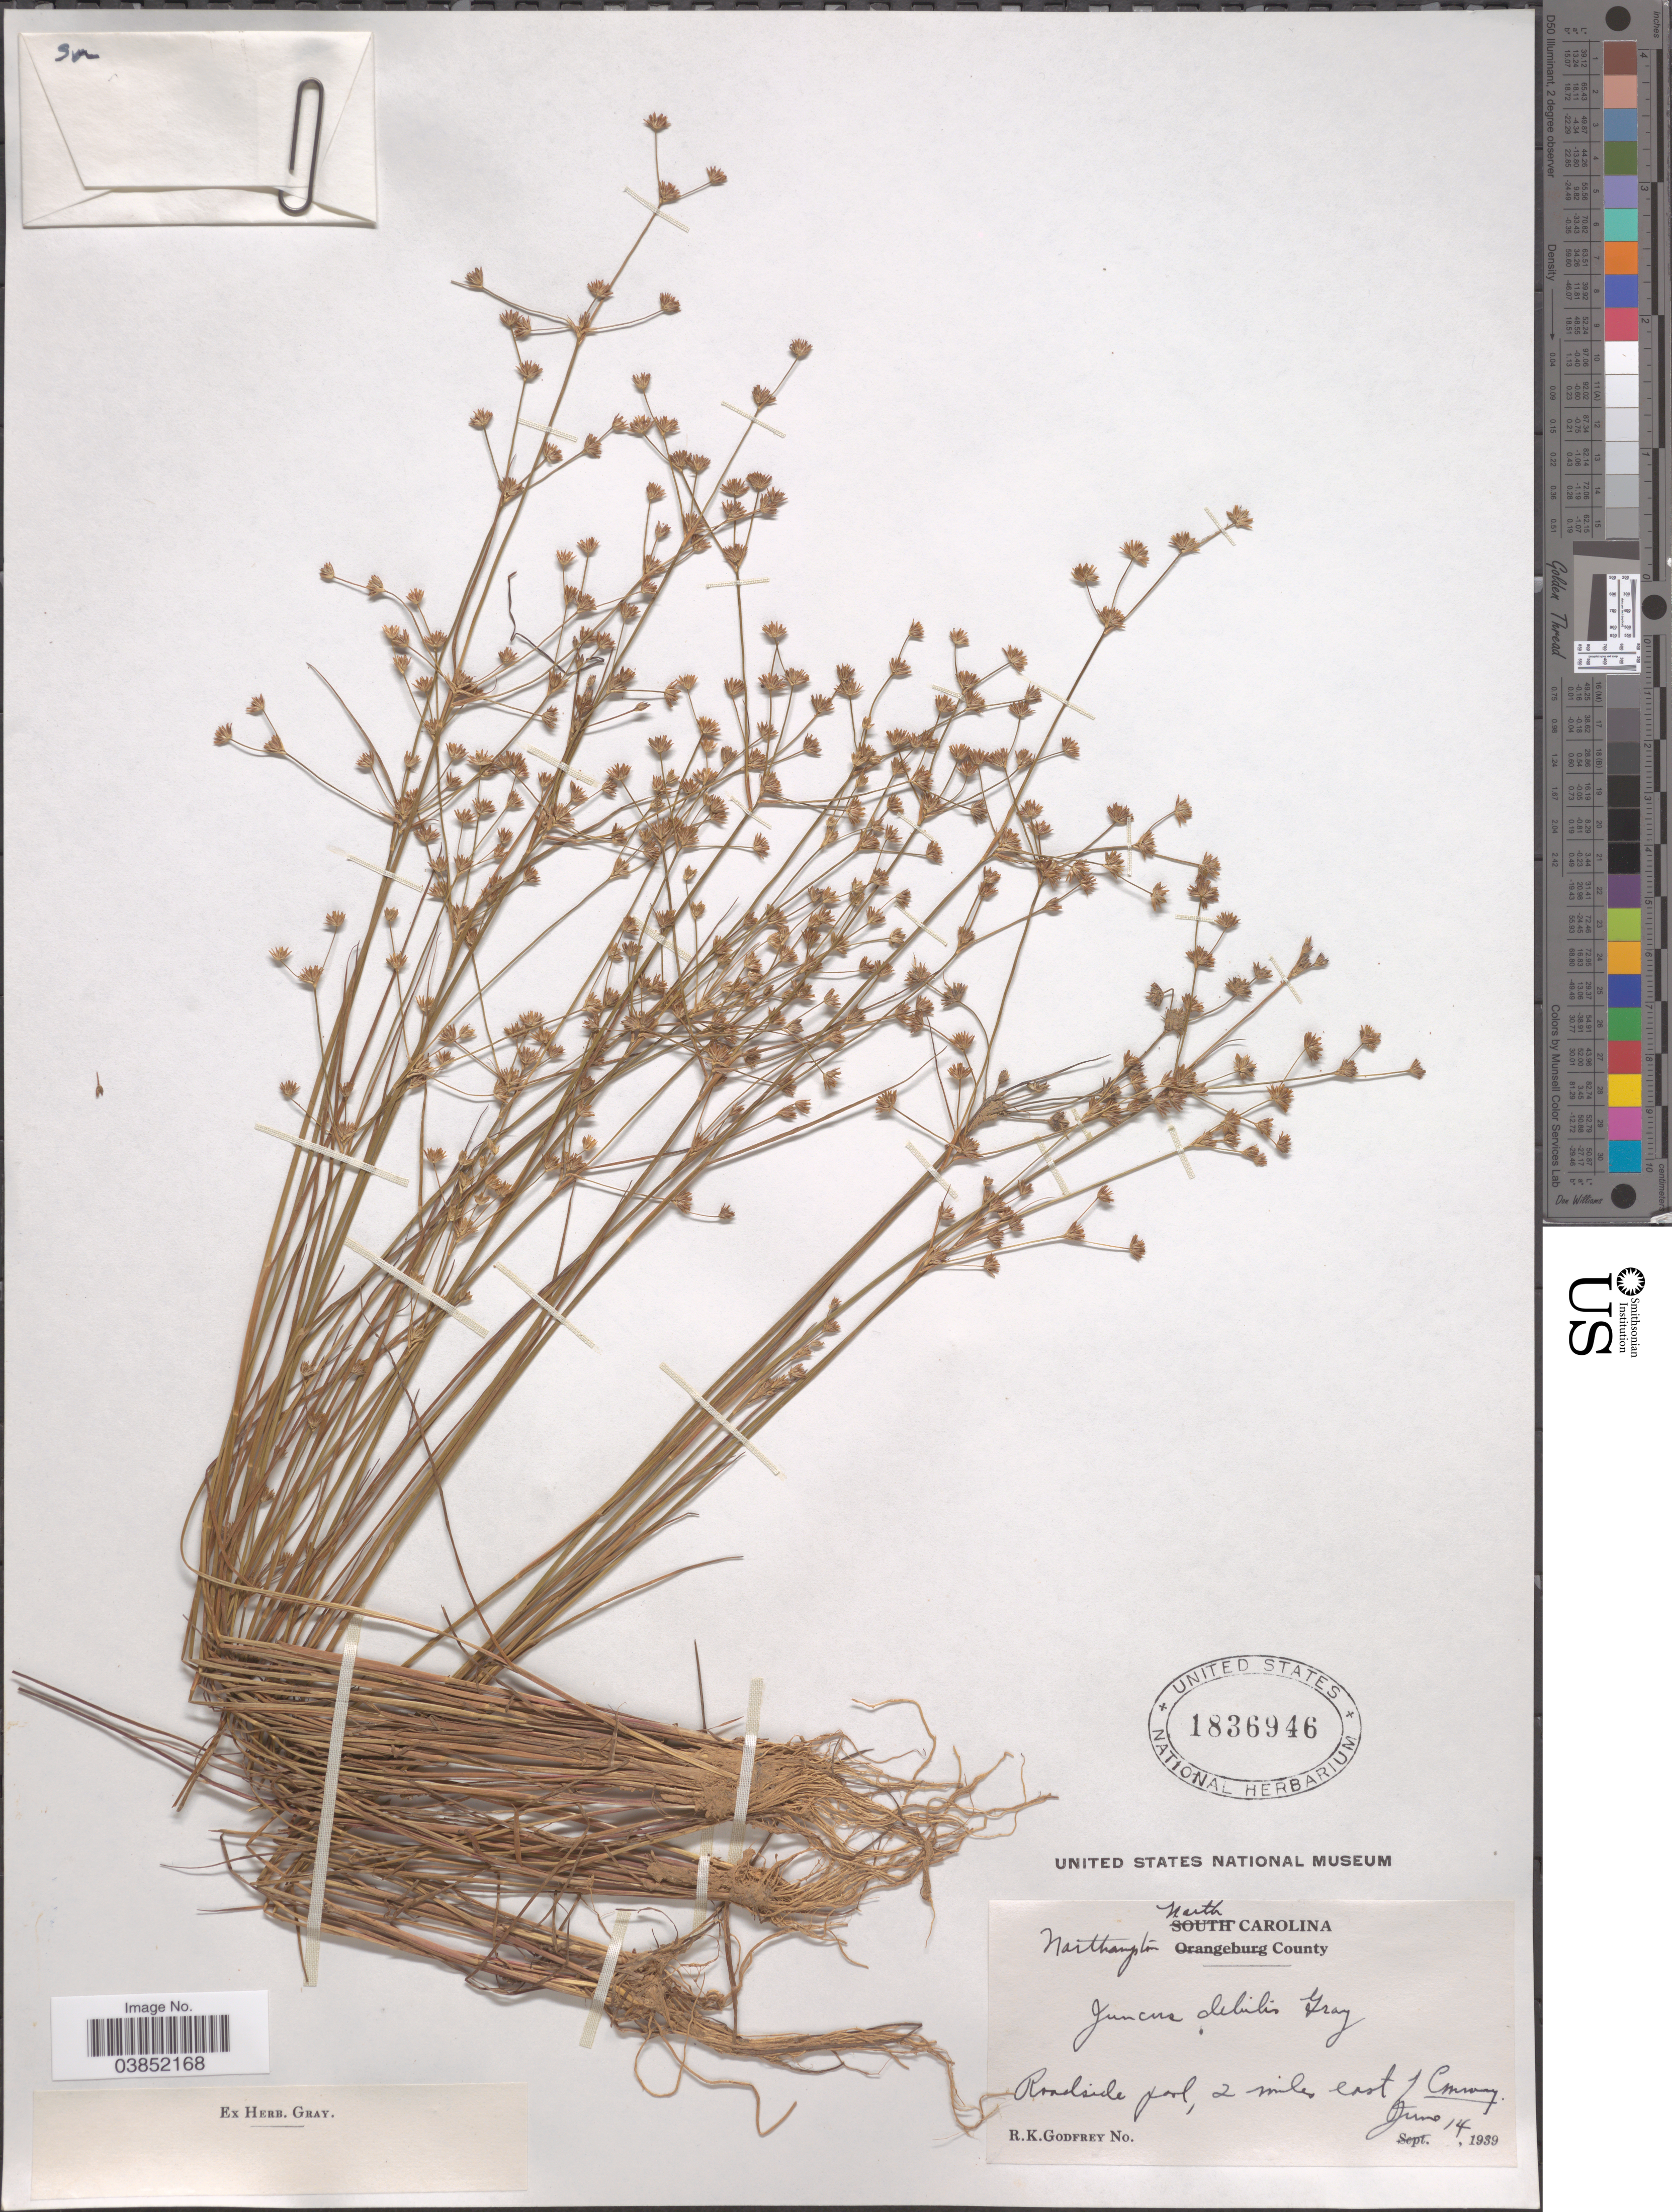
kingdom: Plantae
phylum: Tracheophyta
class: Liliopsida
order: Poales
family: Juncaceae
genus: Juncus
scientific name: Juncus debilis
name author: A. Gray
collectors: R. K. Godfrey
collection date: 1939-06-14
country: United States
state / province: North Carolina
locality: Northampton County. Roadside pool, 2 miles east of Conway.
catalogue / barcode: US 1836946